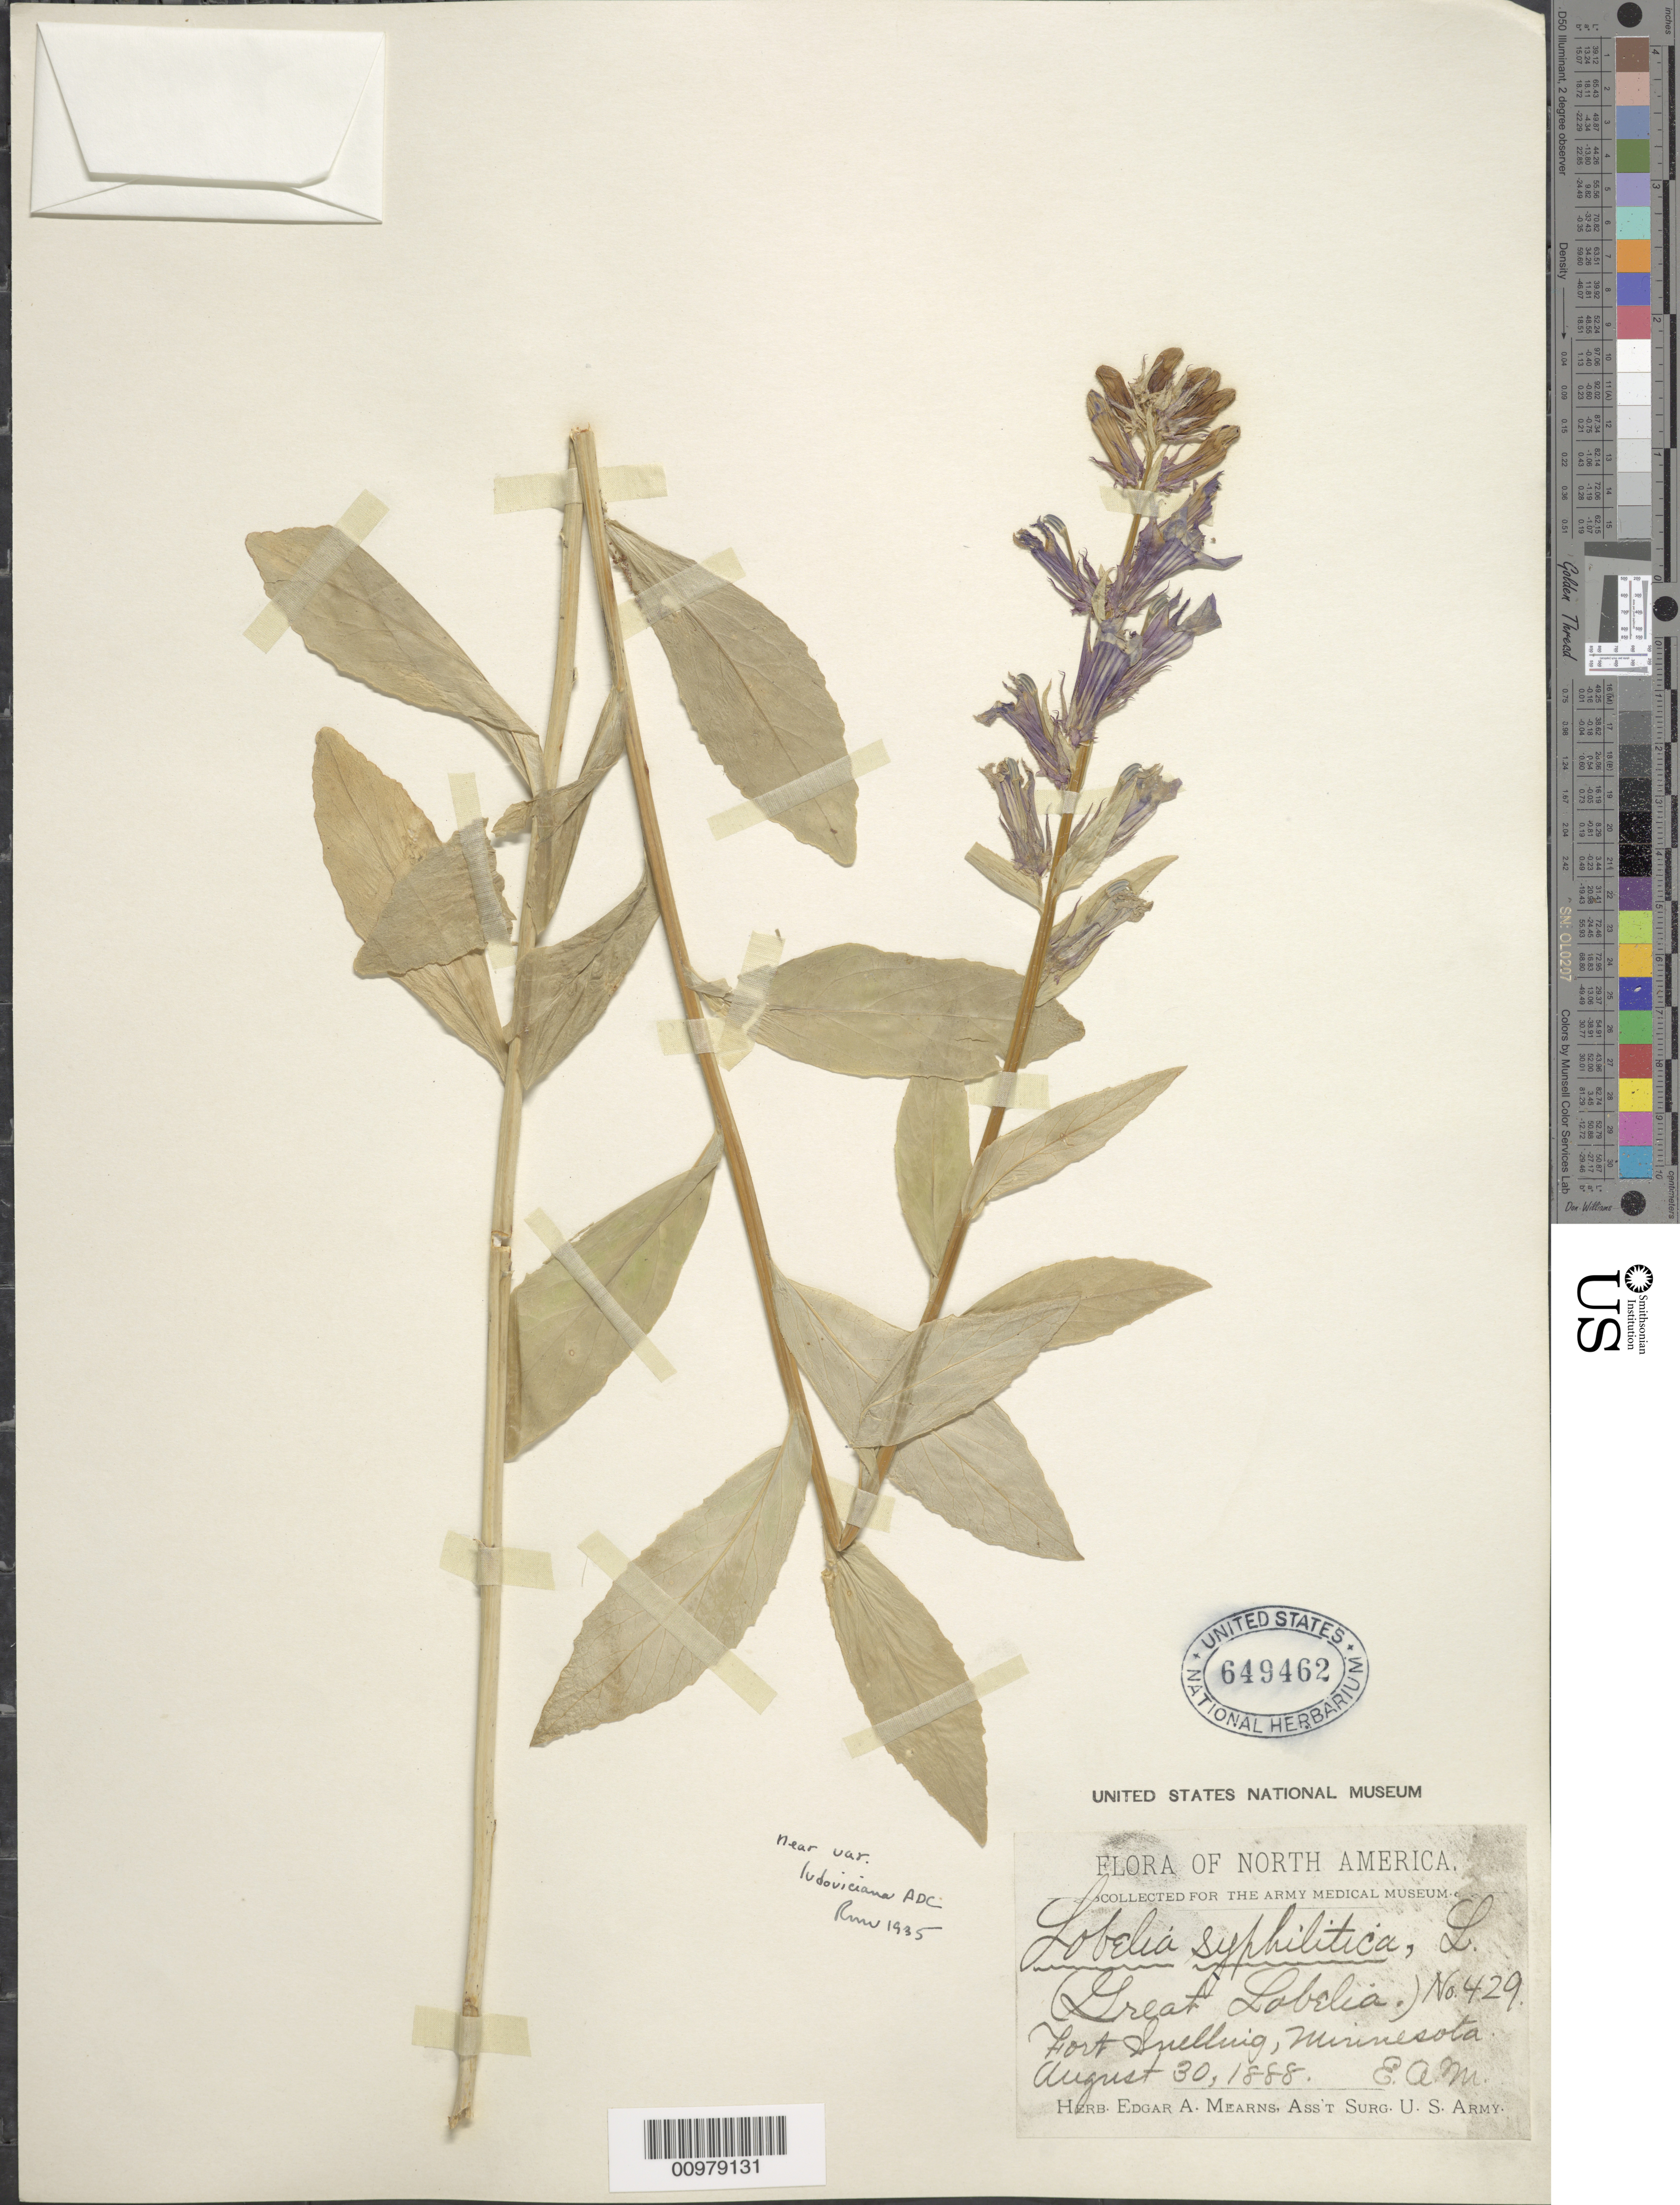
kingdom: Plantae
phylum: Tracheophyta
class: Magnoliopsida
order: Asterales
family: Campanulaceae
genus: Lobelia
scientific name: Lobelia siphilitica var. ludoviciana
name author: A. DC.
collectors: E. A. Mearns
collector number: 429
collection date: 1888-08-30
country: United States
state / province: Minnesota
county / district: Hennepin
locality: Fort Snelling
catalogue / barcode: US 649462